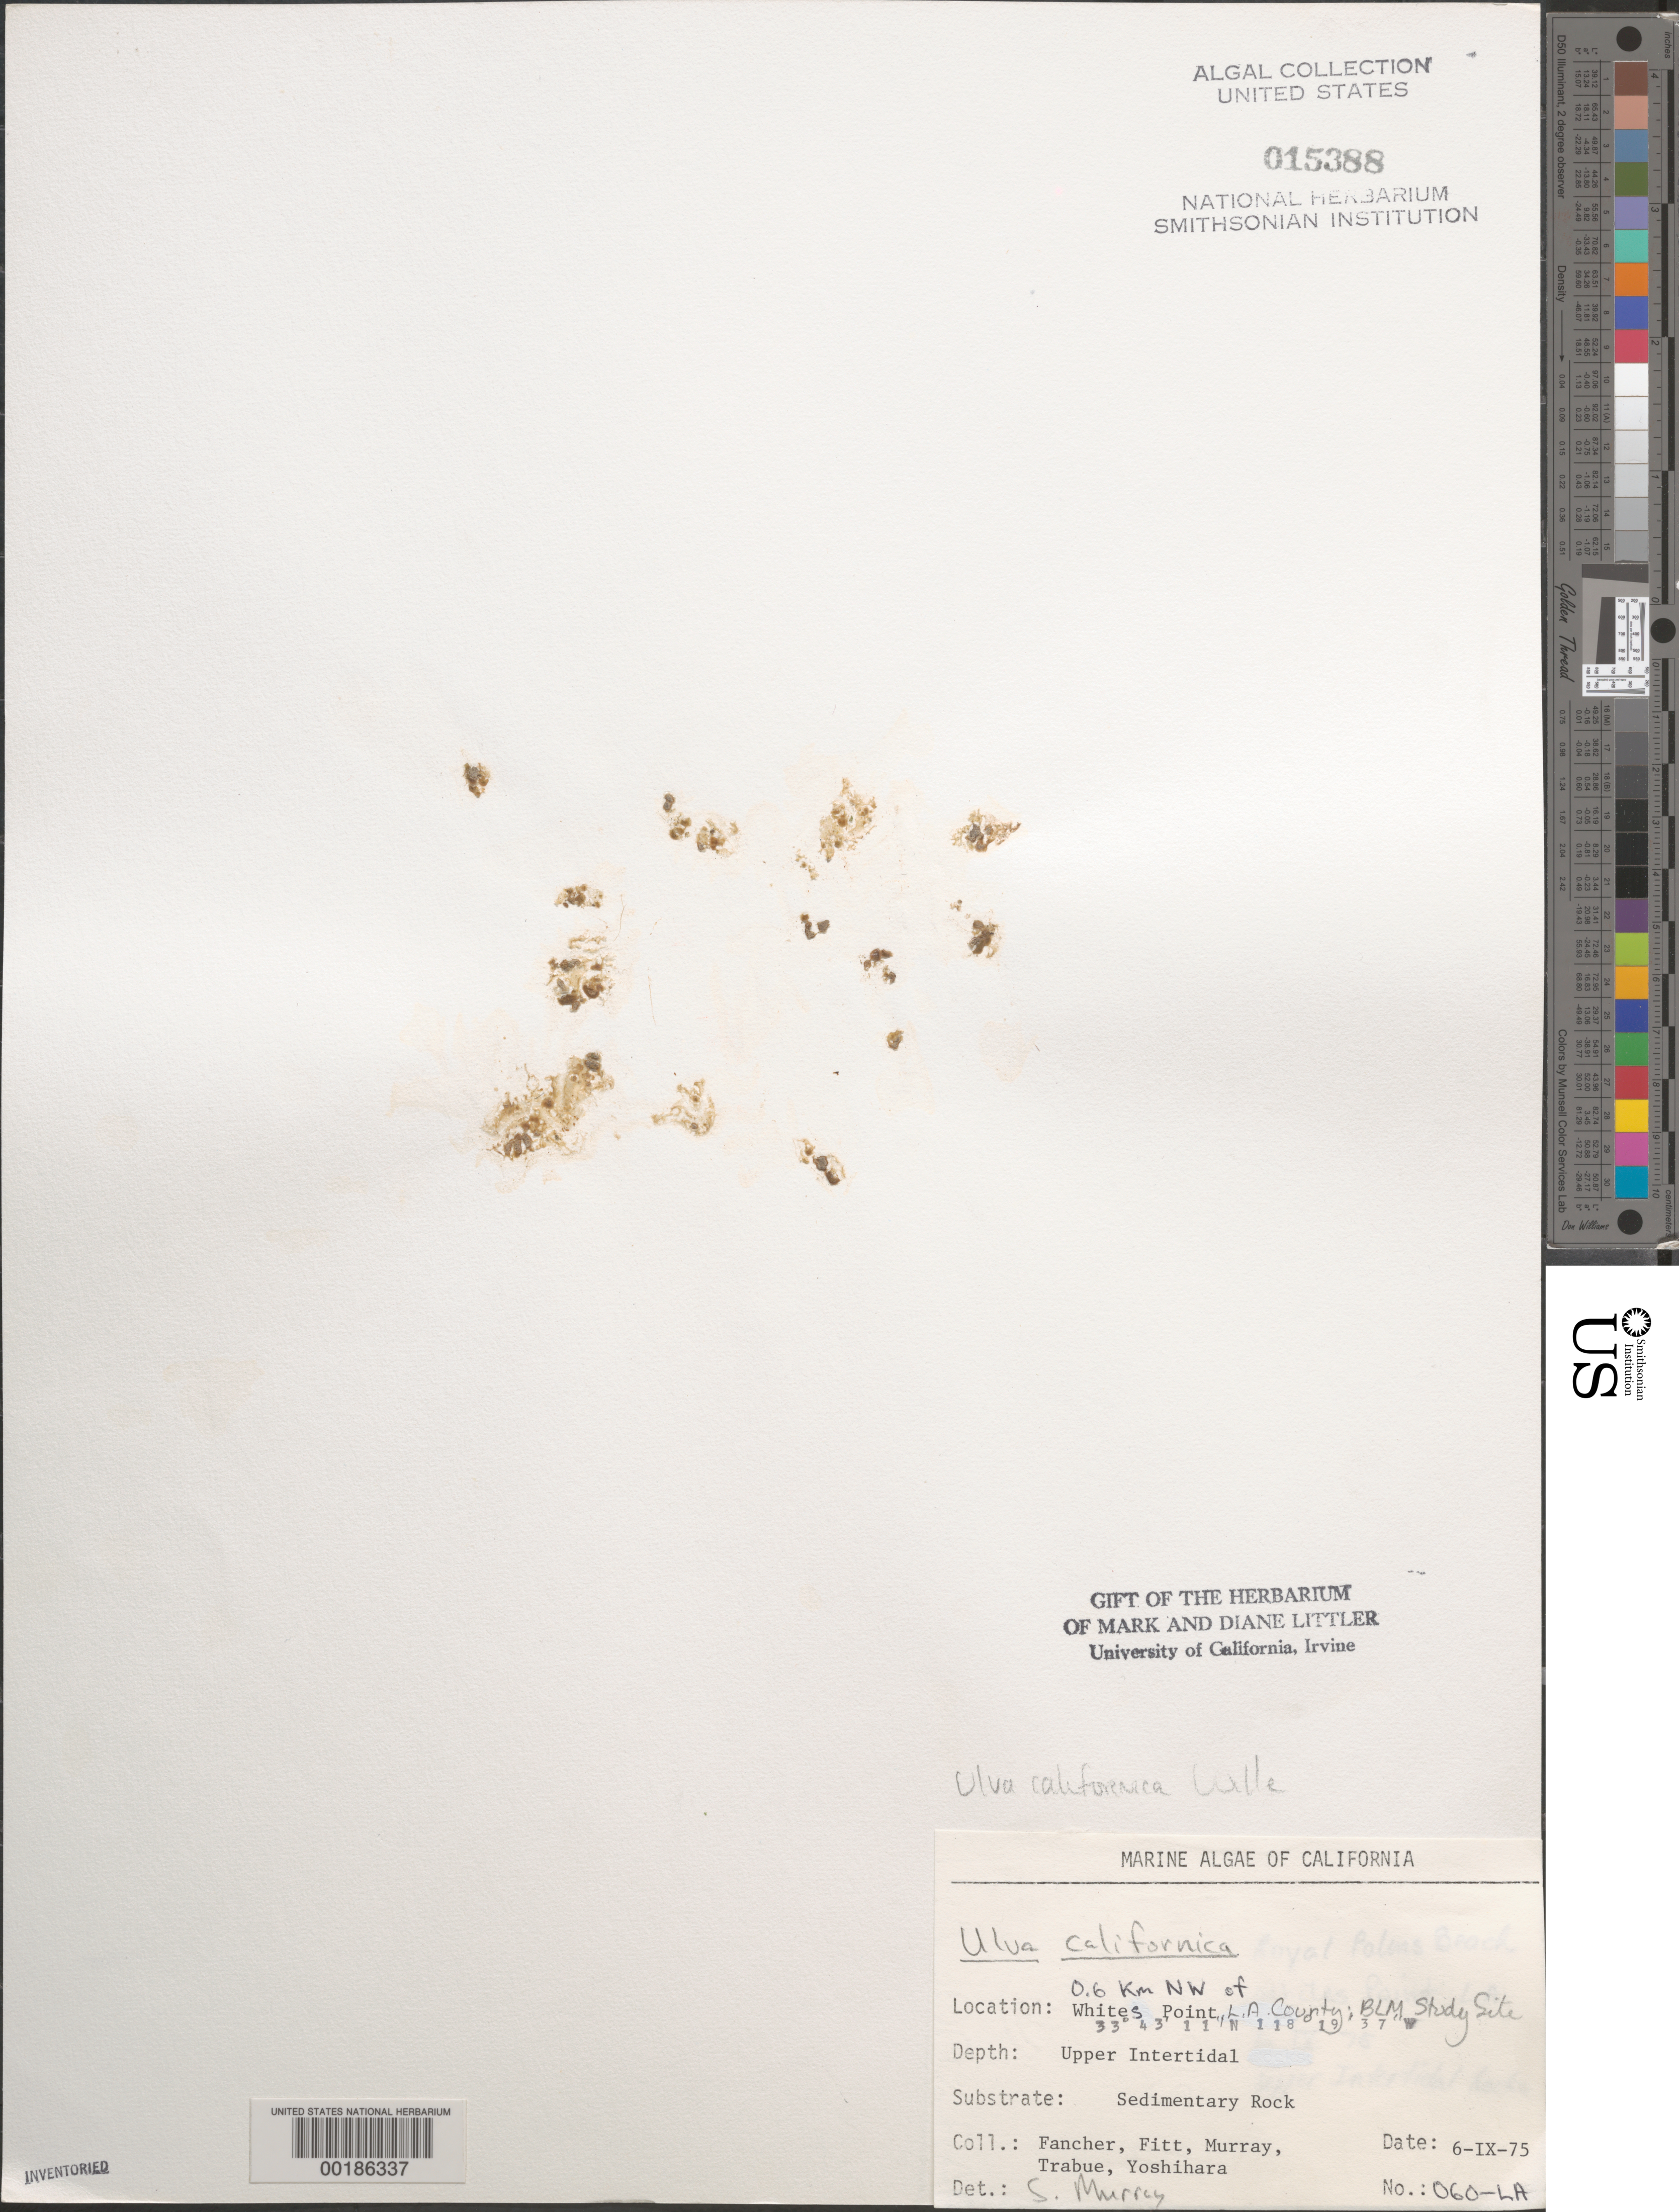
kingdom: Plantae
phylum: Chlorophyta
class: Ulvophyceae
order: Ulvales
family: Ulvaceae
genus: Ulva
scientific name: Ulva californica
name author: N.Wille in Collins et al.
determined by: Murray, S. N.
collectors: J. Fancher, W. Fitt, S. N. Murray, P. J. Trabue & K. Yoshihara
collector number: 060-la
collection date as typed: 06 Sep 1975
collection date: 1975-09-06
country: United States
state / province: California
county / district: Los Angeles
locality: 0.6 km northwest of Whites Point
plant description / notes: BLM-SOCALBIGHT Rocky Intertidal Survey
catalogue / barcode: US 15388